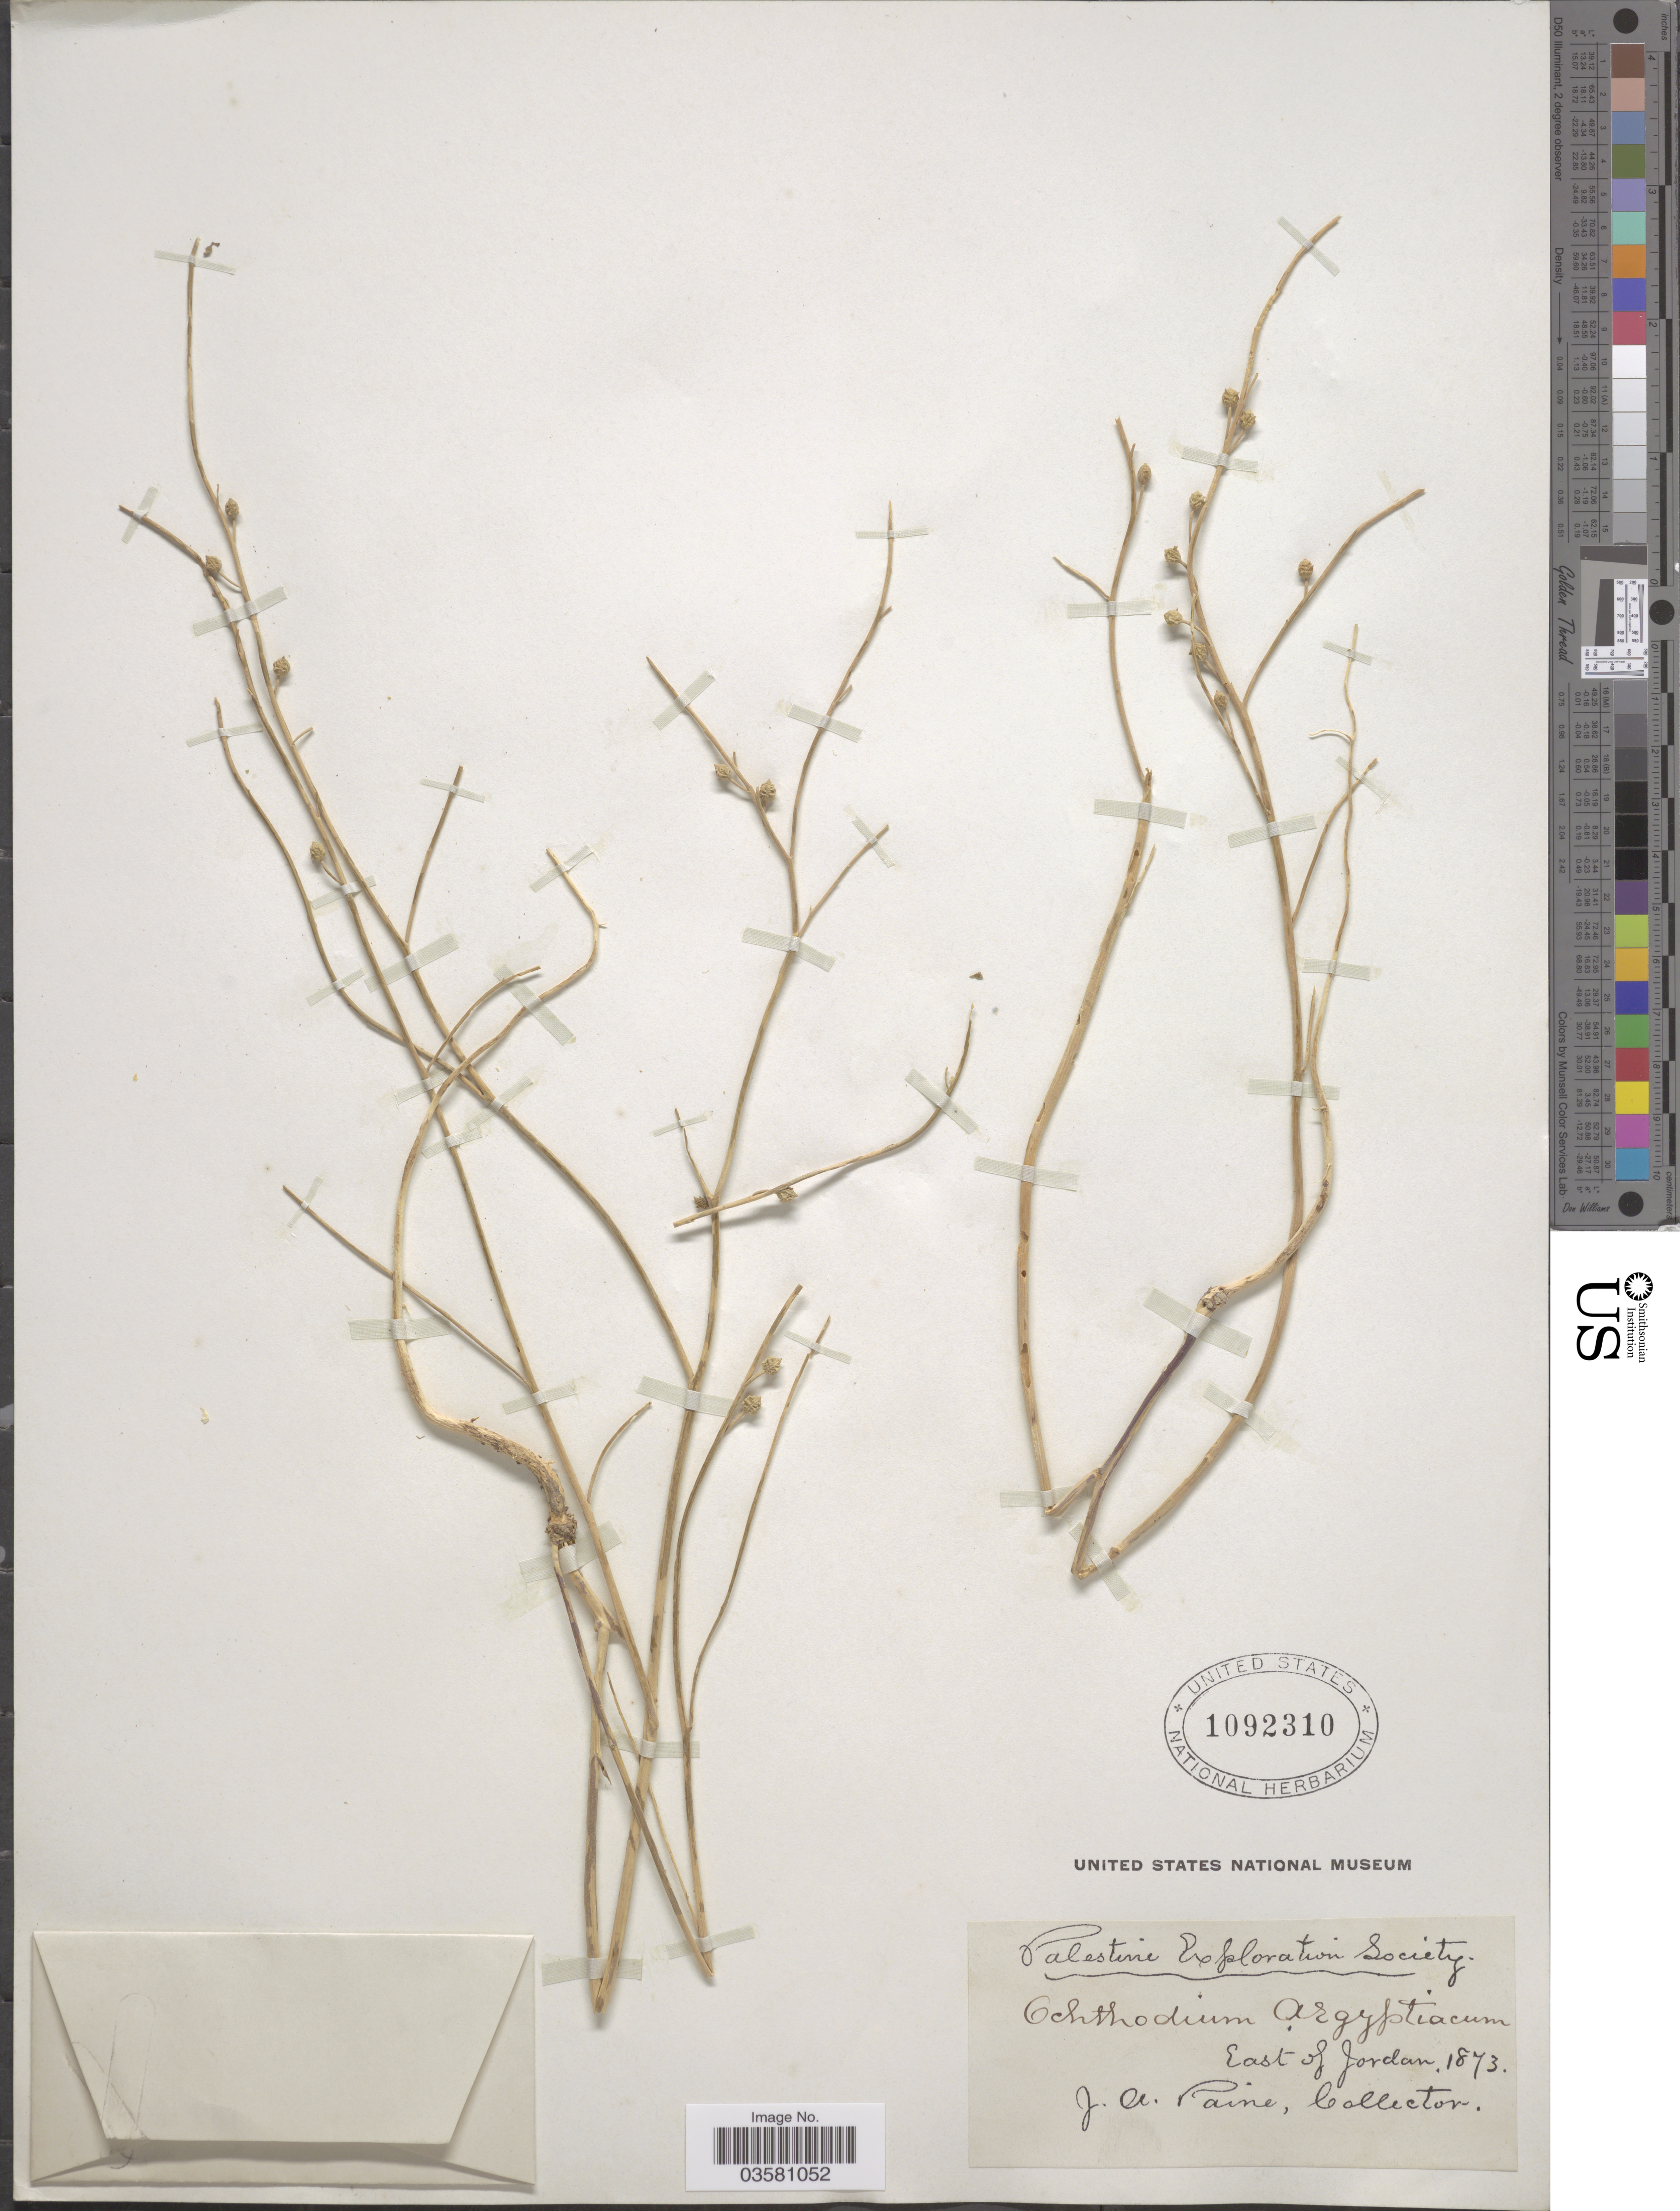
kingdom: Plantae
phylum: Tracheophyta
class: Magnoliopsida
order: Brassicales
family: Brassicaceae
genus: Ochthodium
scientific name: Ochthodium aegyptiacum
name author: (L.) DC.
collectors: J. A. Paine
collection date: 1873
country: Jordan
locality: East of Jordan.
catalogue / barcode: US 1092310